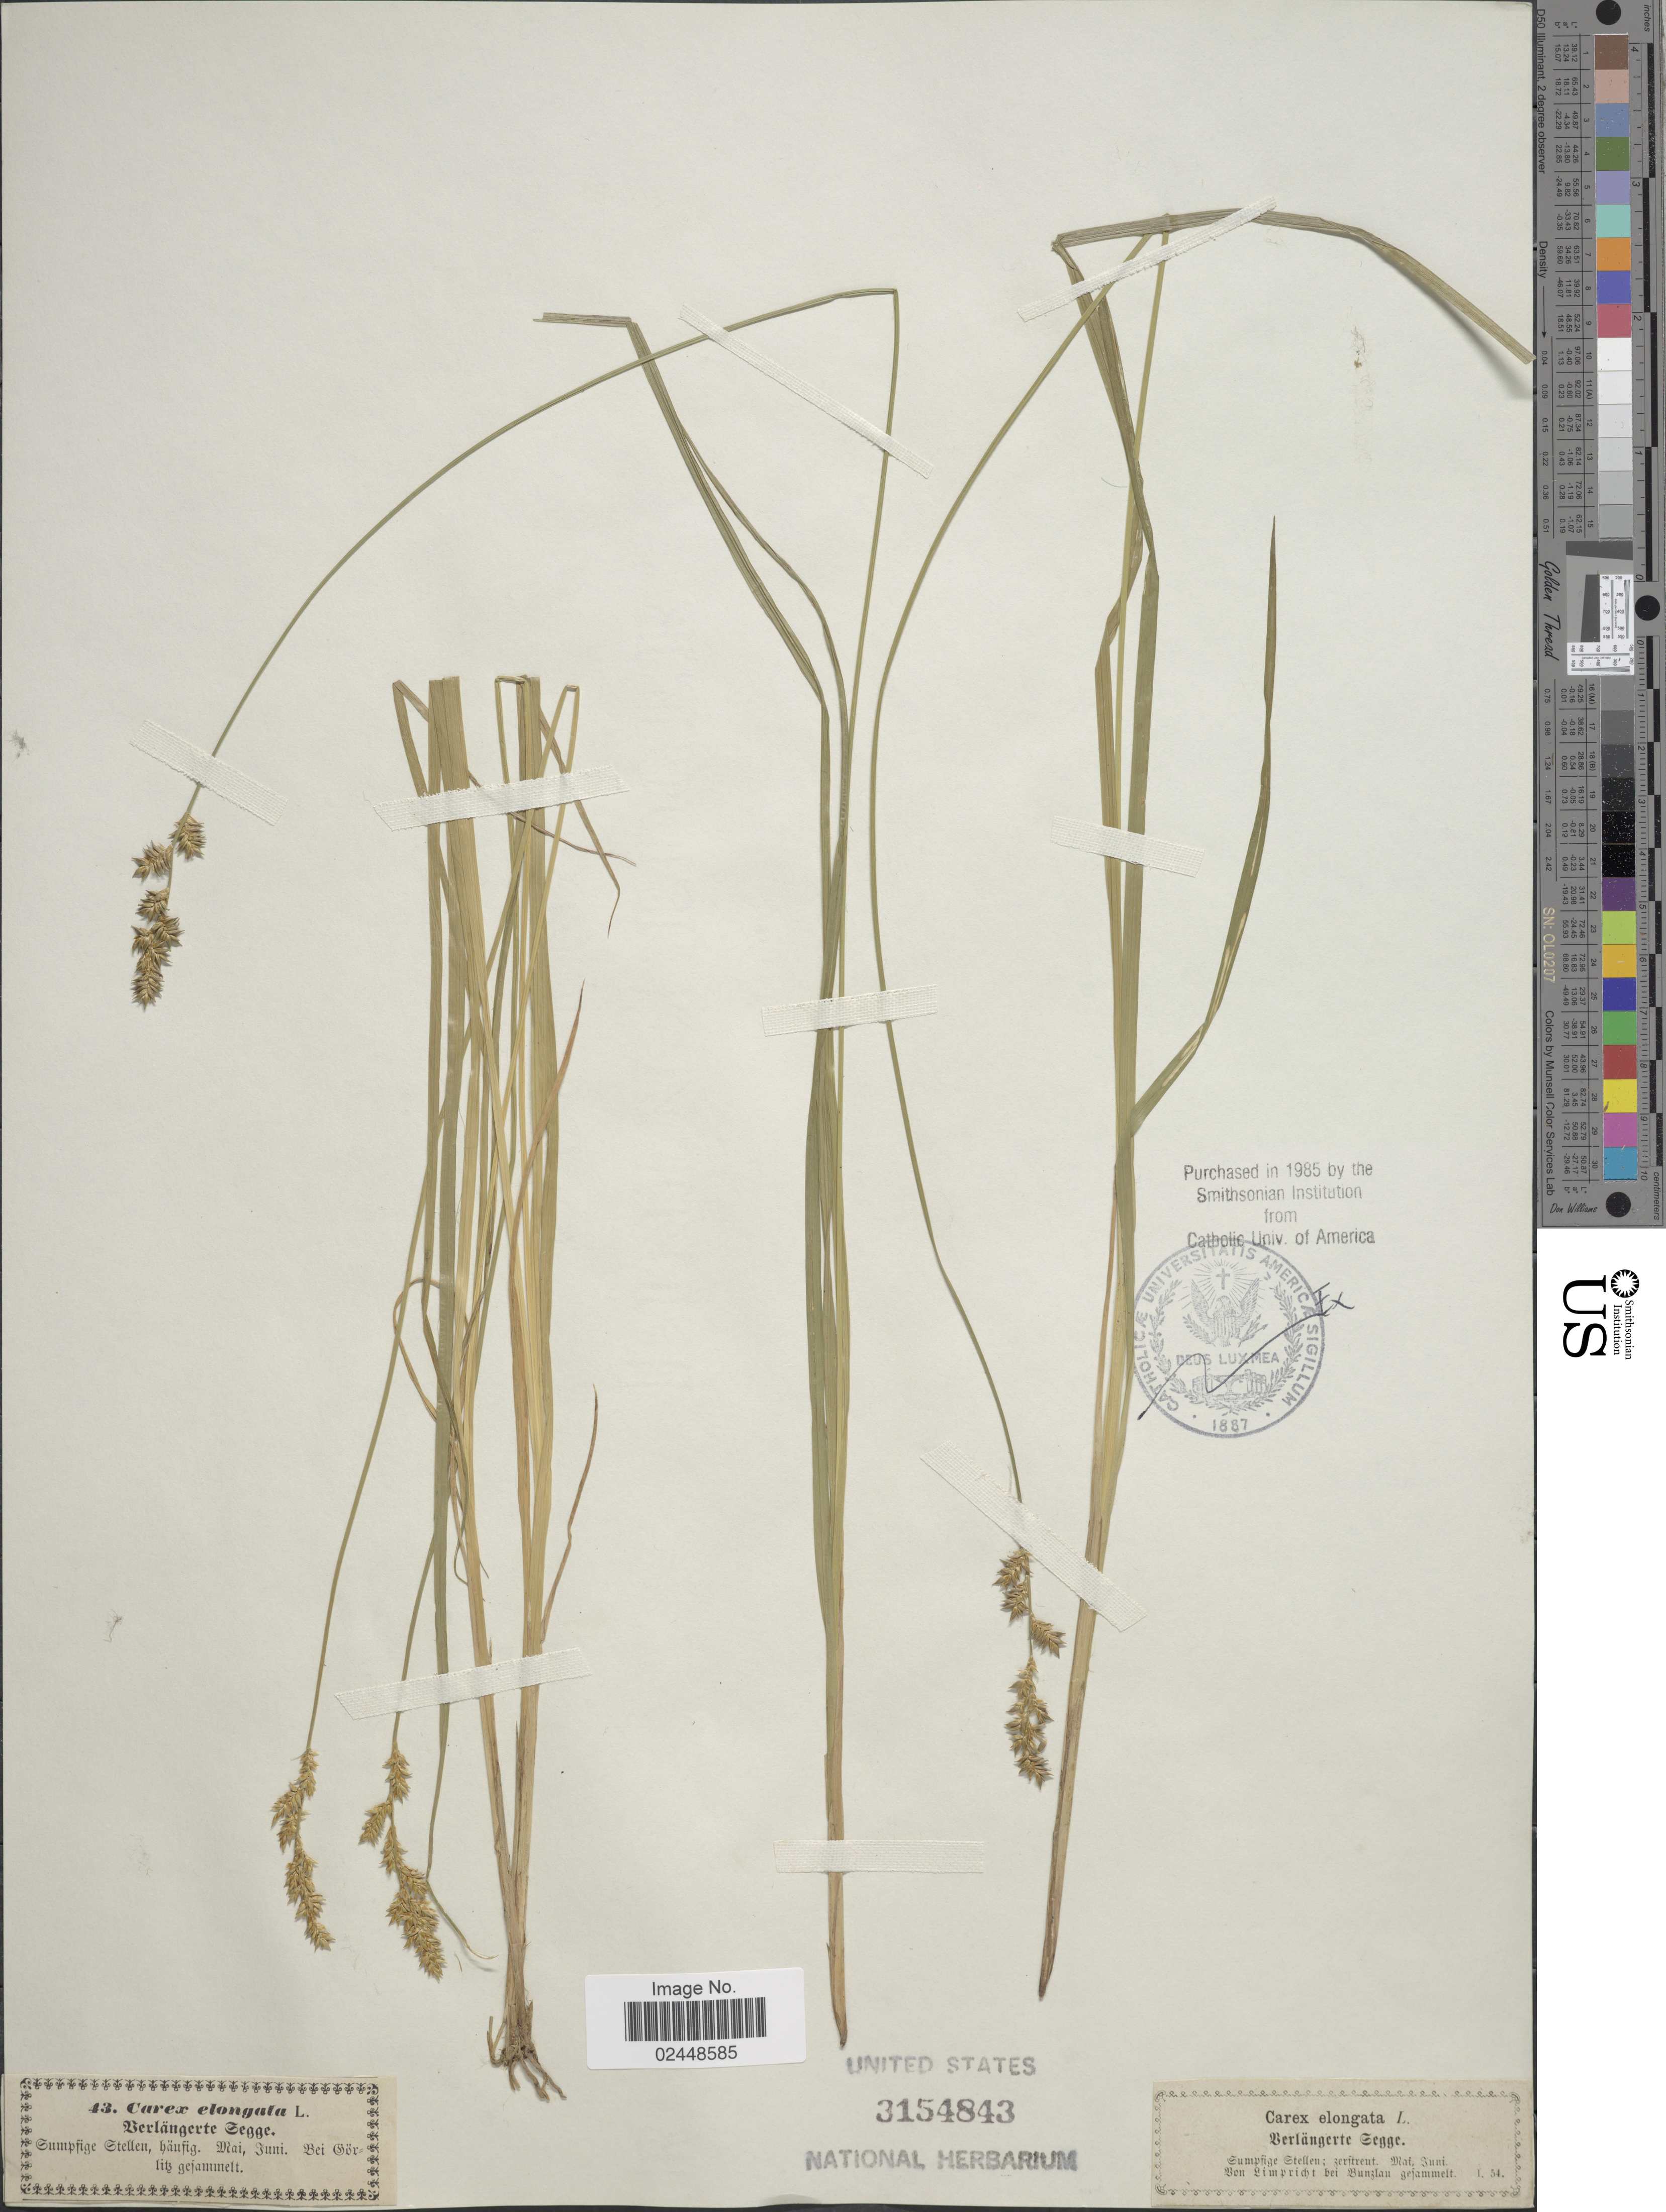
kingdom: Plantae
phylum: Tracheophyta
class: Liliopsida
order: Poales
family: Cyperaceae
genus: Carex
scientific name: Carex elongata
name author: L.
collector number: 43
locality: Sumpfige Stellen, haufig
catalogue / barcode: US 3154843